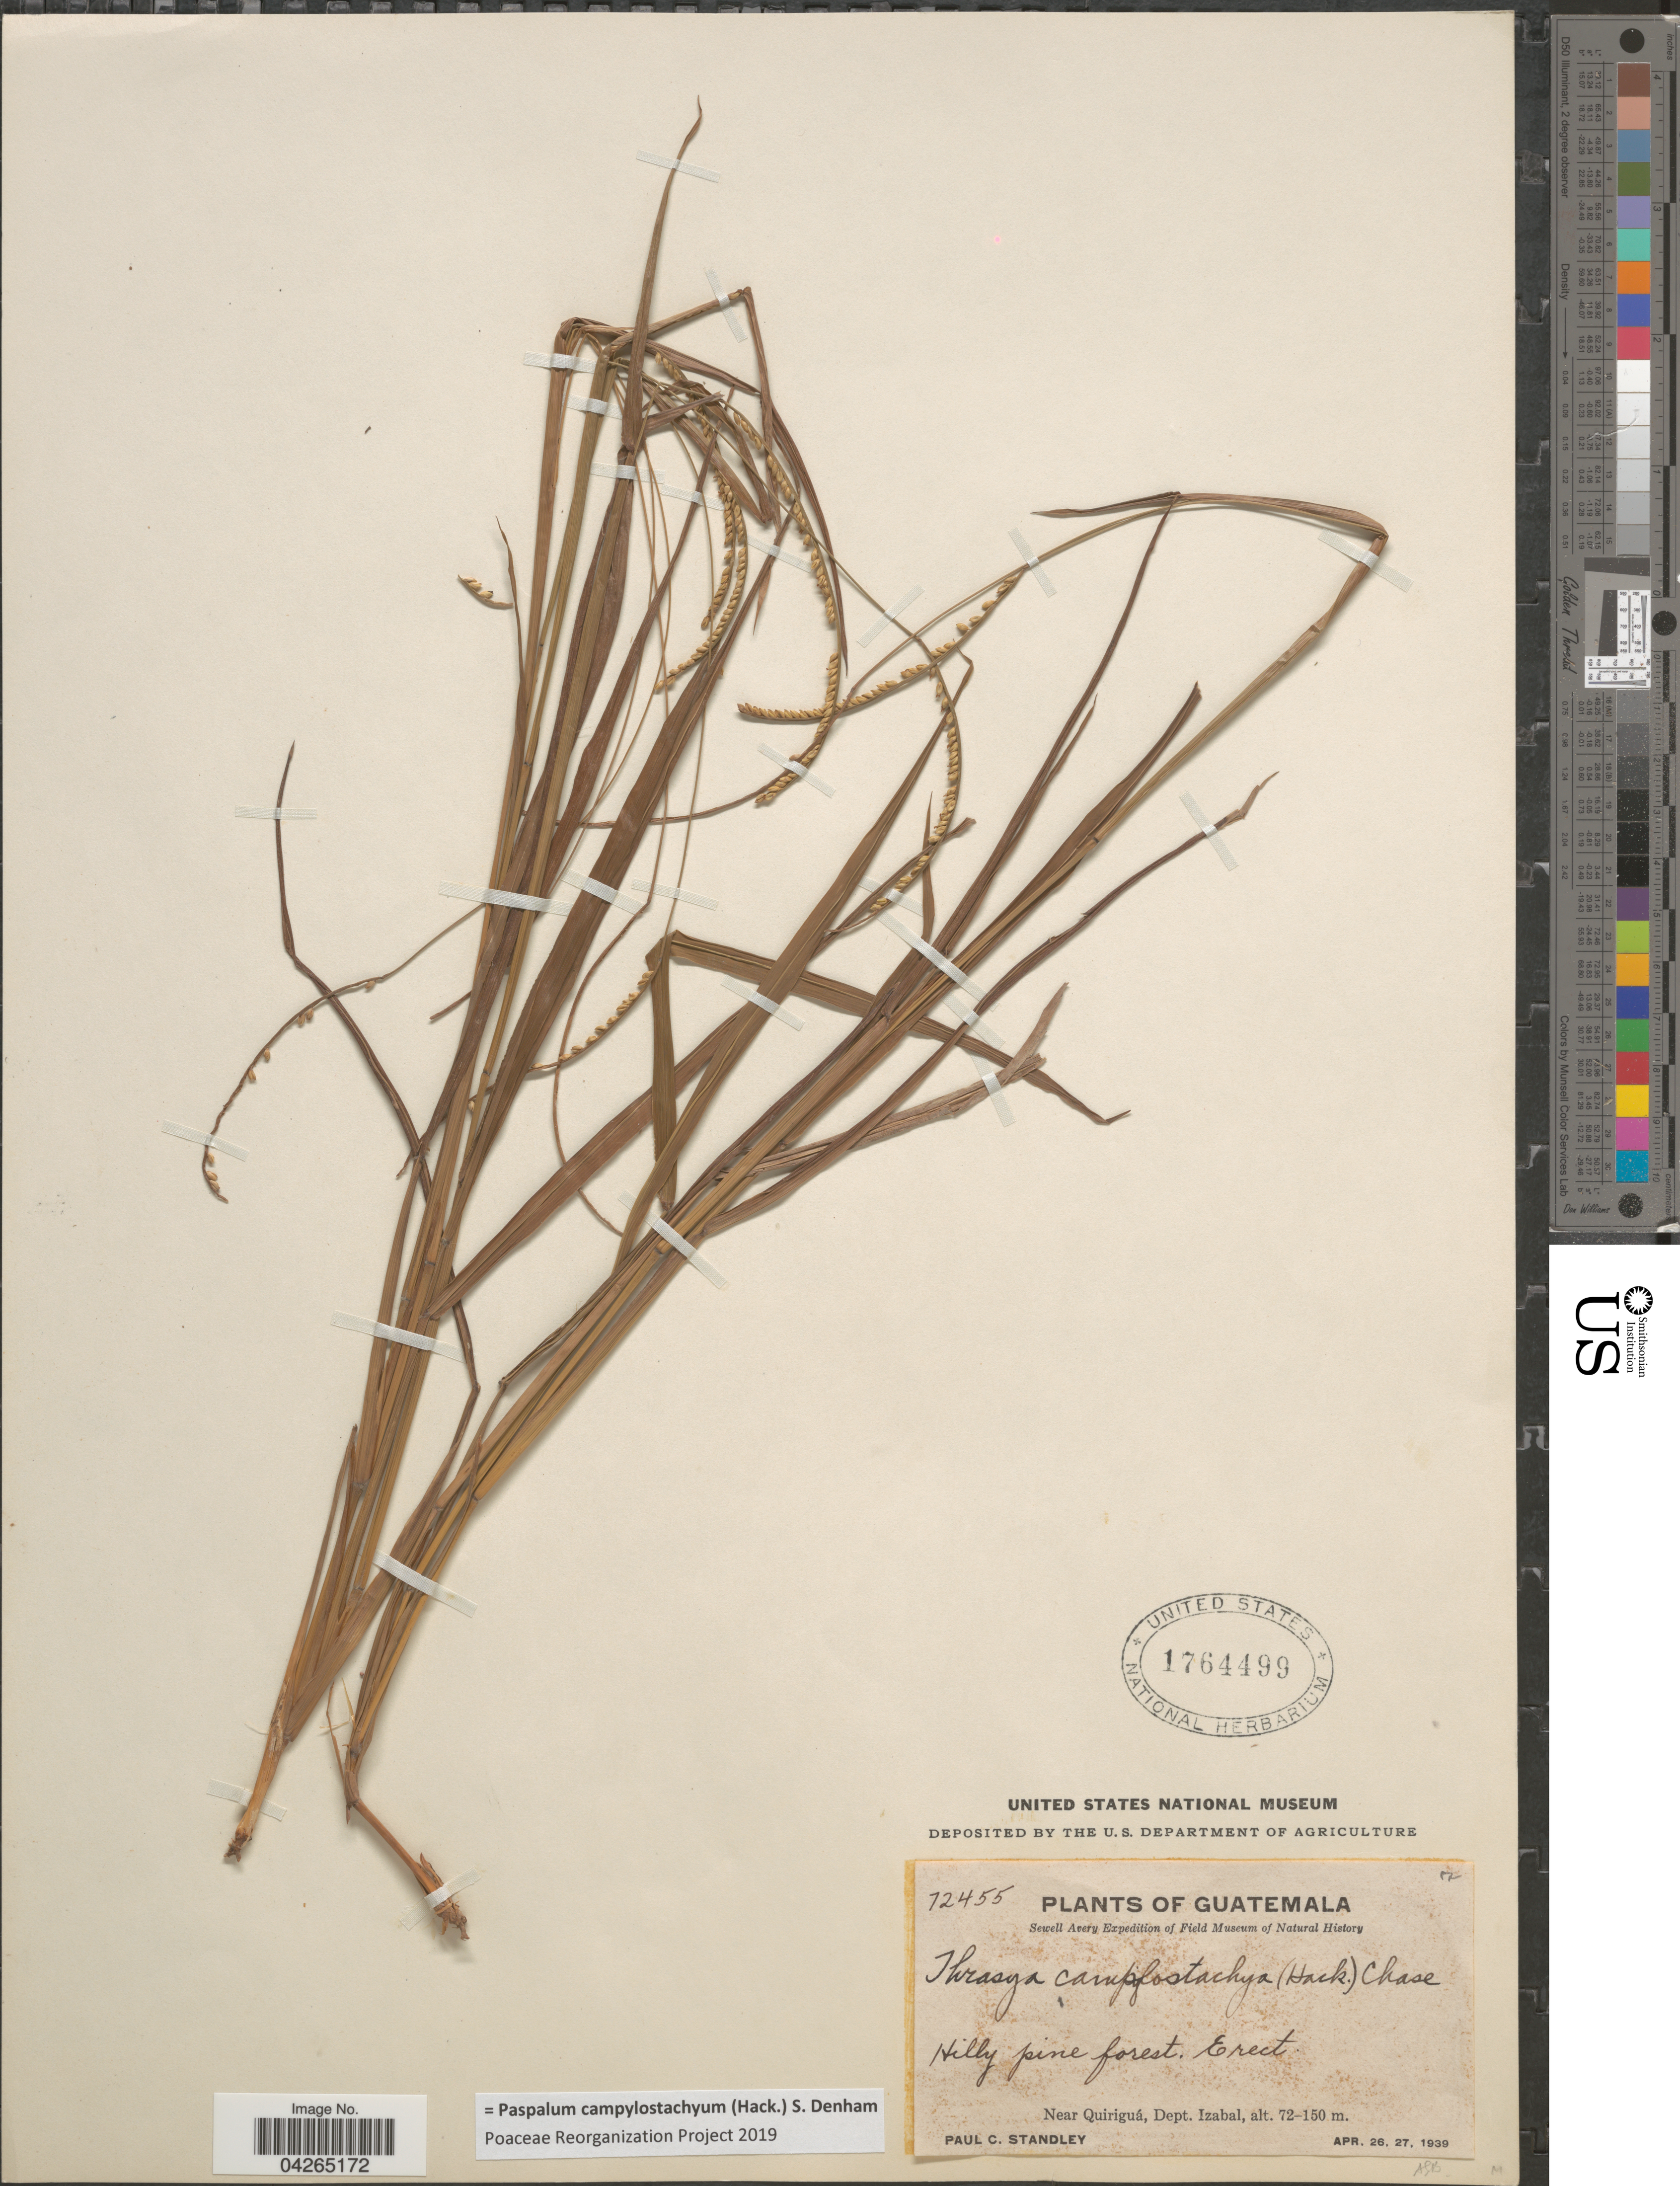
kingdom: Plantae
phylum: Tracheophyta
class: Liliopsida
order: Poales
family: Poaceae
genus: Paspalum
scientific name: Paspalum campylostachyum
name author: (Hack.) S. Denham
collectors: P. C. Standley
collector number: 72455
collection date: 1939-04-26/1939-04-27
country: Guatemala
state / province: Izabal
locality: Sewell Avery Expedition. Near Quiriguá, Dept. Izabal.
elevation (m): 72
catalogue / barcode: US 1764499